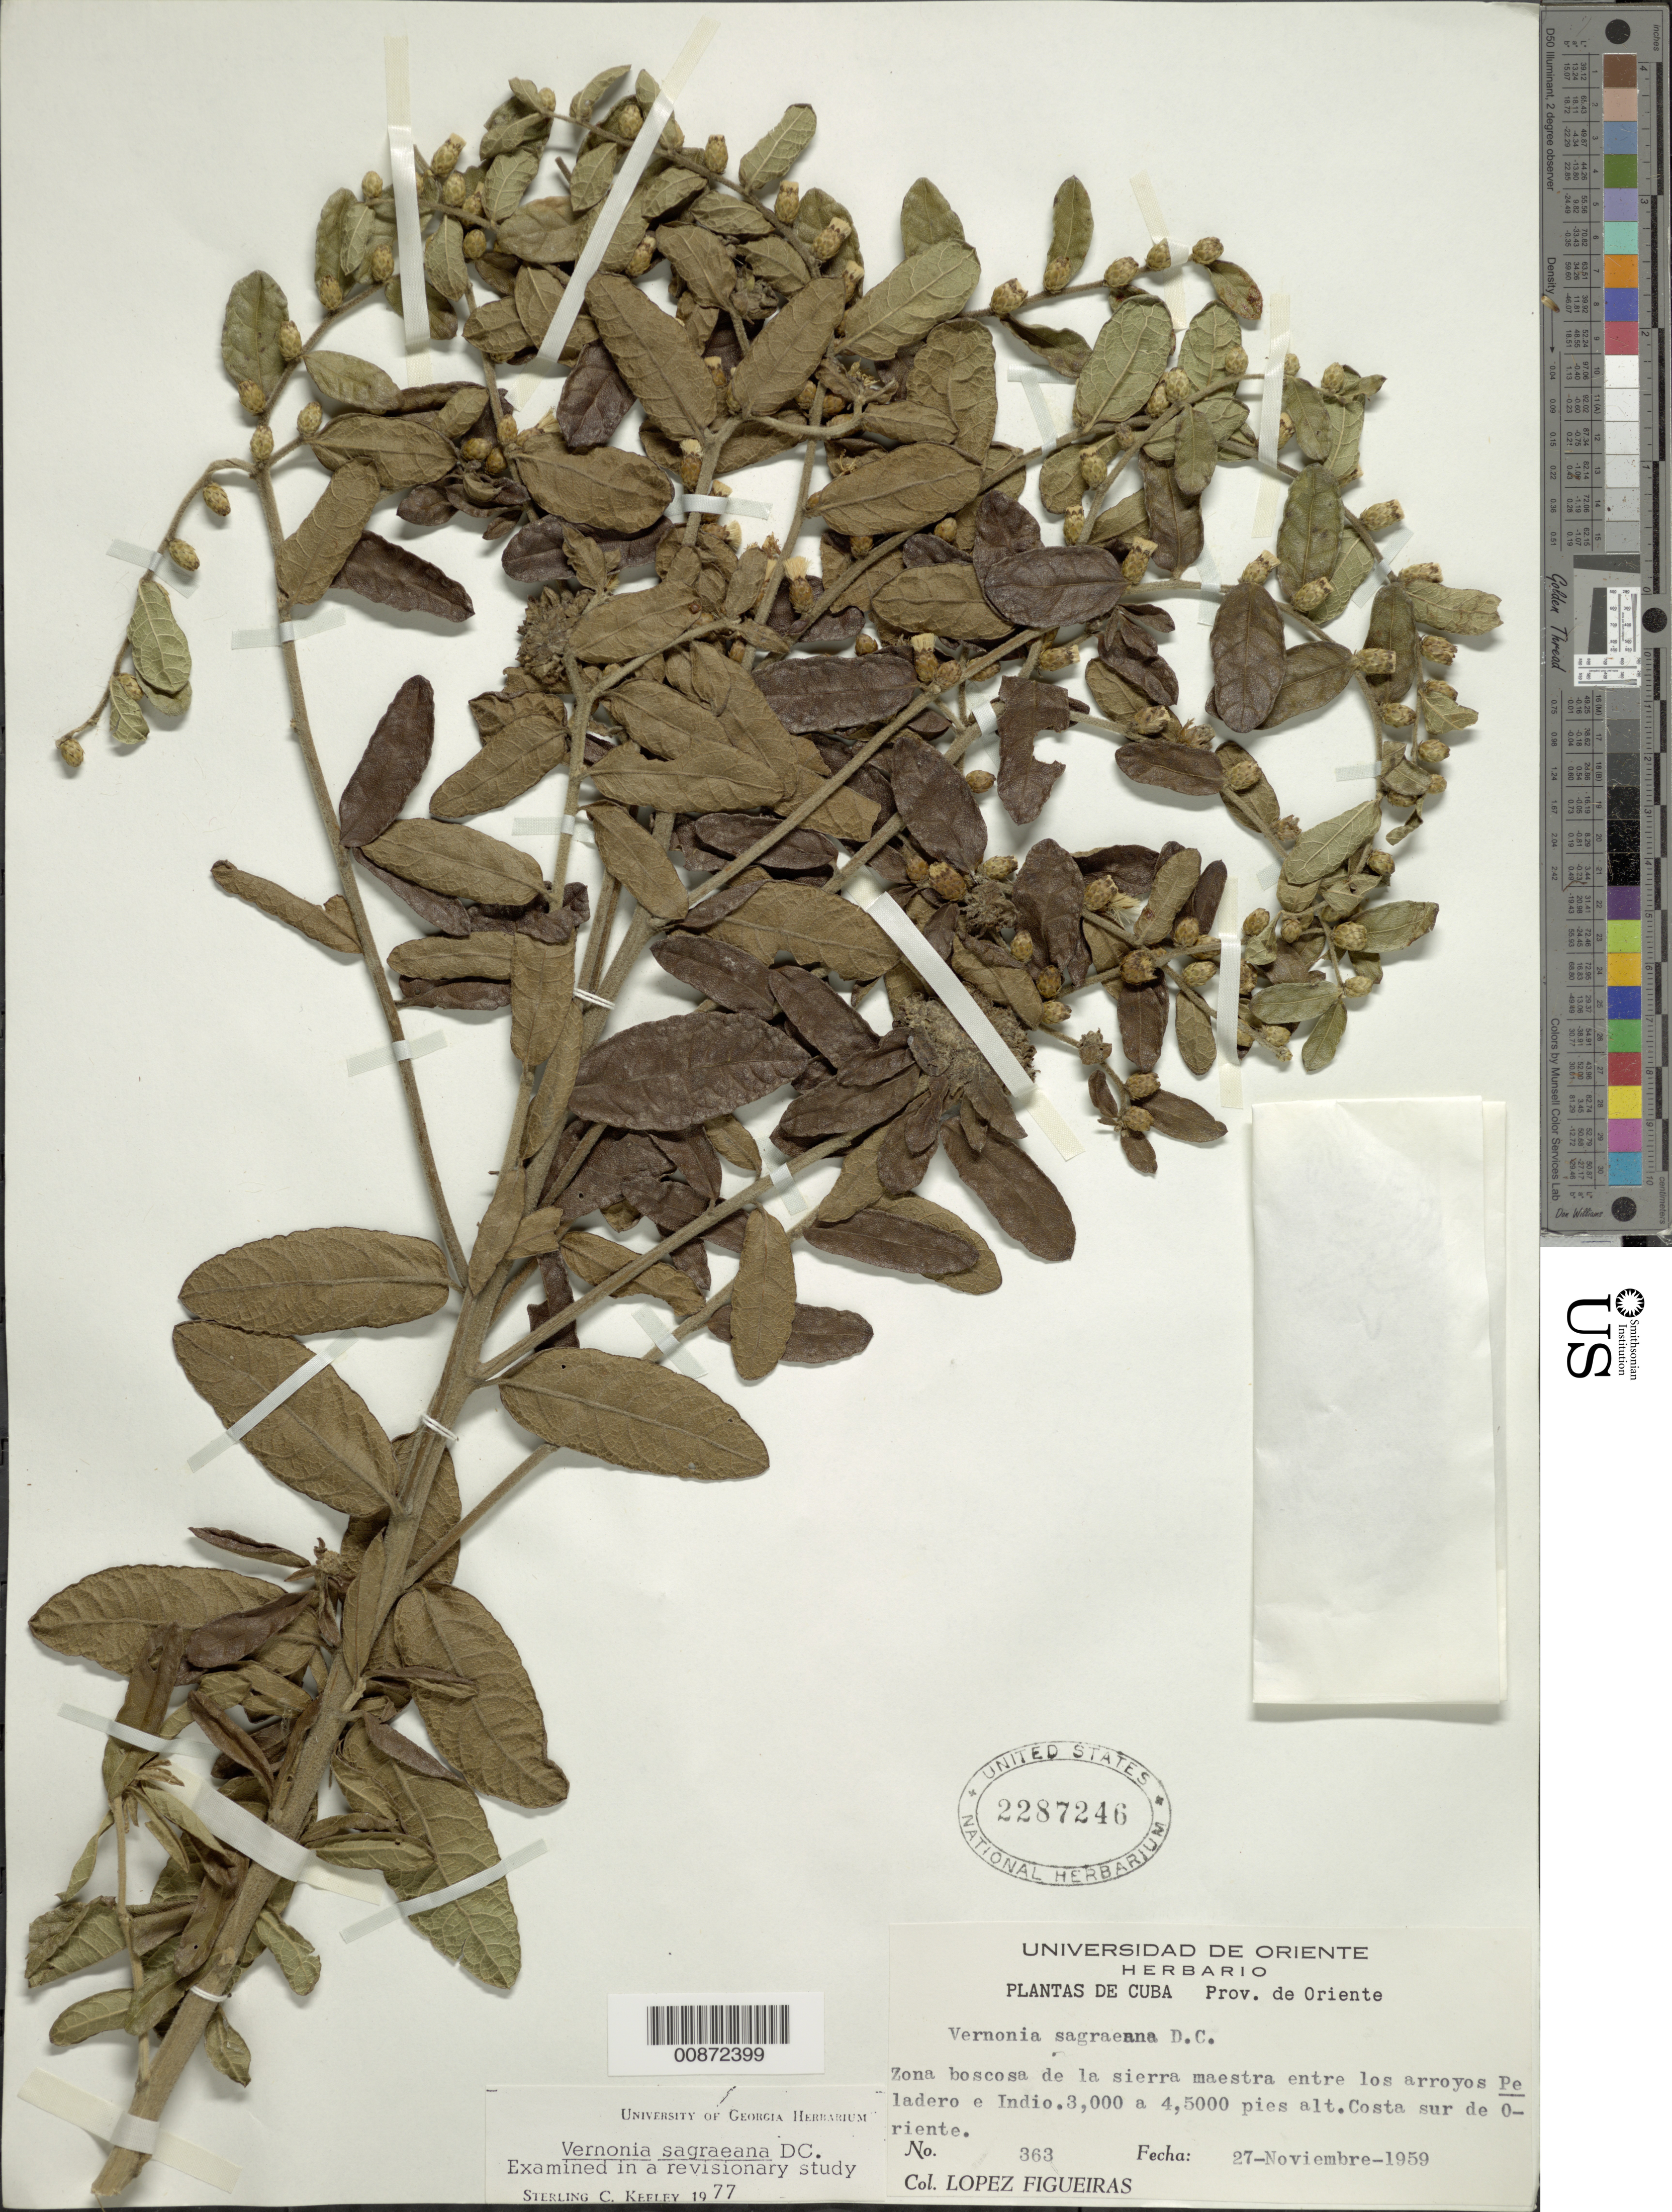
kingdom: Plantae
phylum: Tracheophyta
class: Magnoliopsida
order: Asterales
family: Asteraceae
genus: Lepidaploa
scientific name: Lepidaploa sagraeana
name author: (DC.) H. Rob.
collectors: M. López Figueiras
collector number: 363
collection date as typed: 27 Nov 1959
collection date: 1959-11-27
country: Cuba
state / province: Oriente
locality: Sierra Maestra entre Los Arroyos Peladero e Indio. Costa sur de Oriente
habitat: Zona boscosa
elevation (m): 914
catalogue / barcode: US 2287246